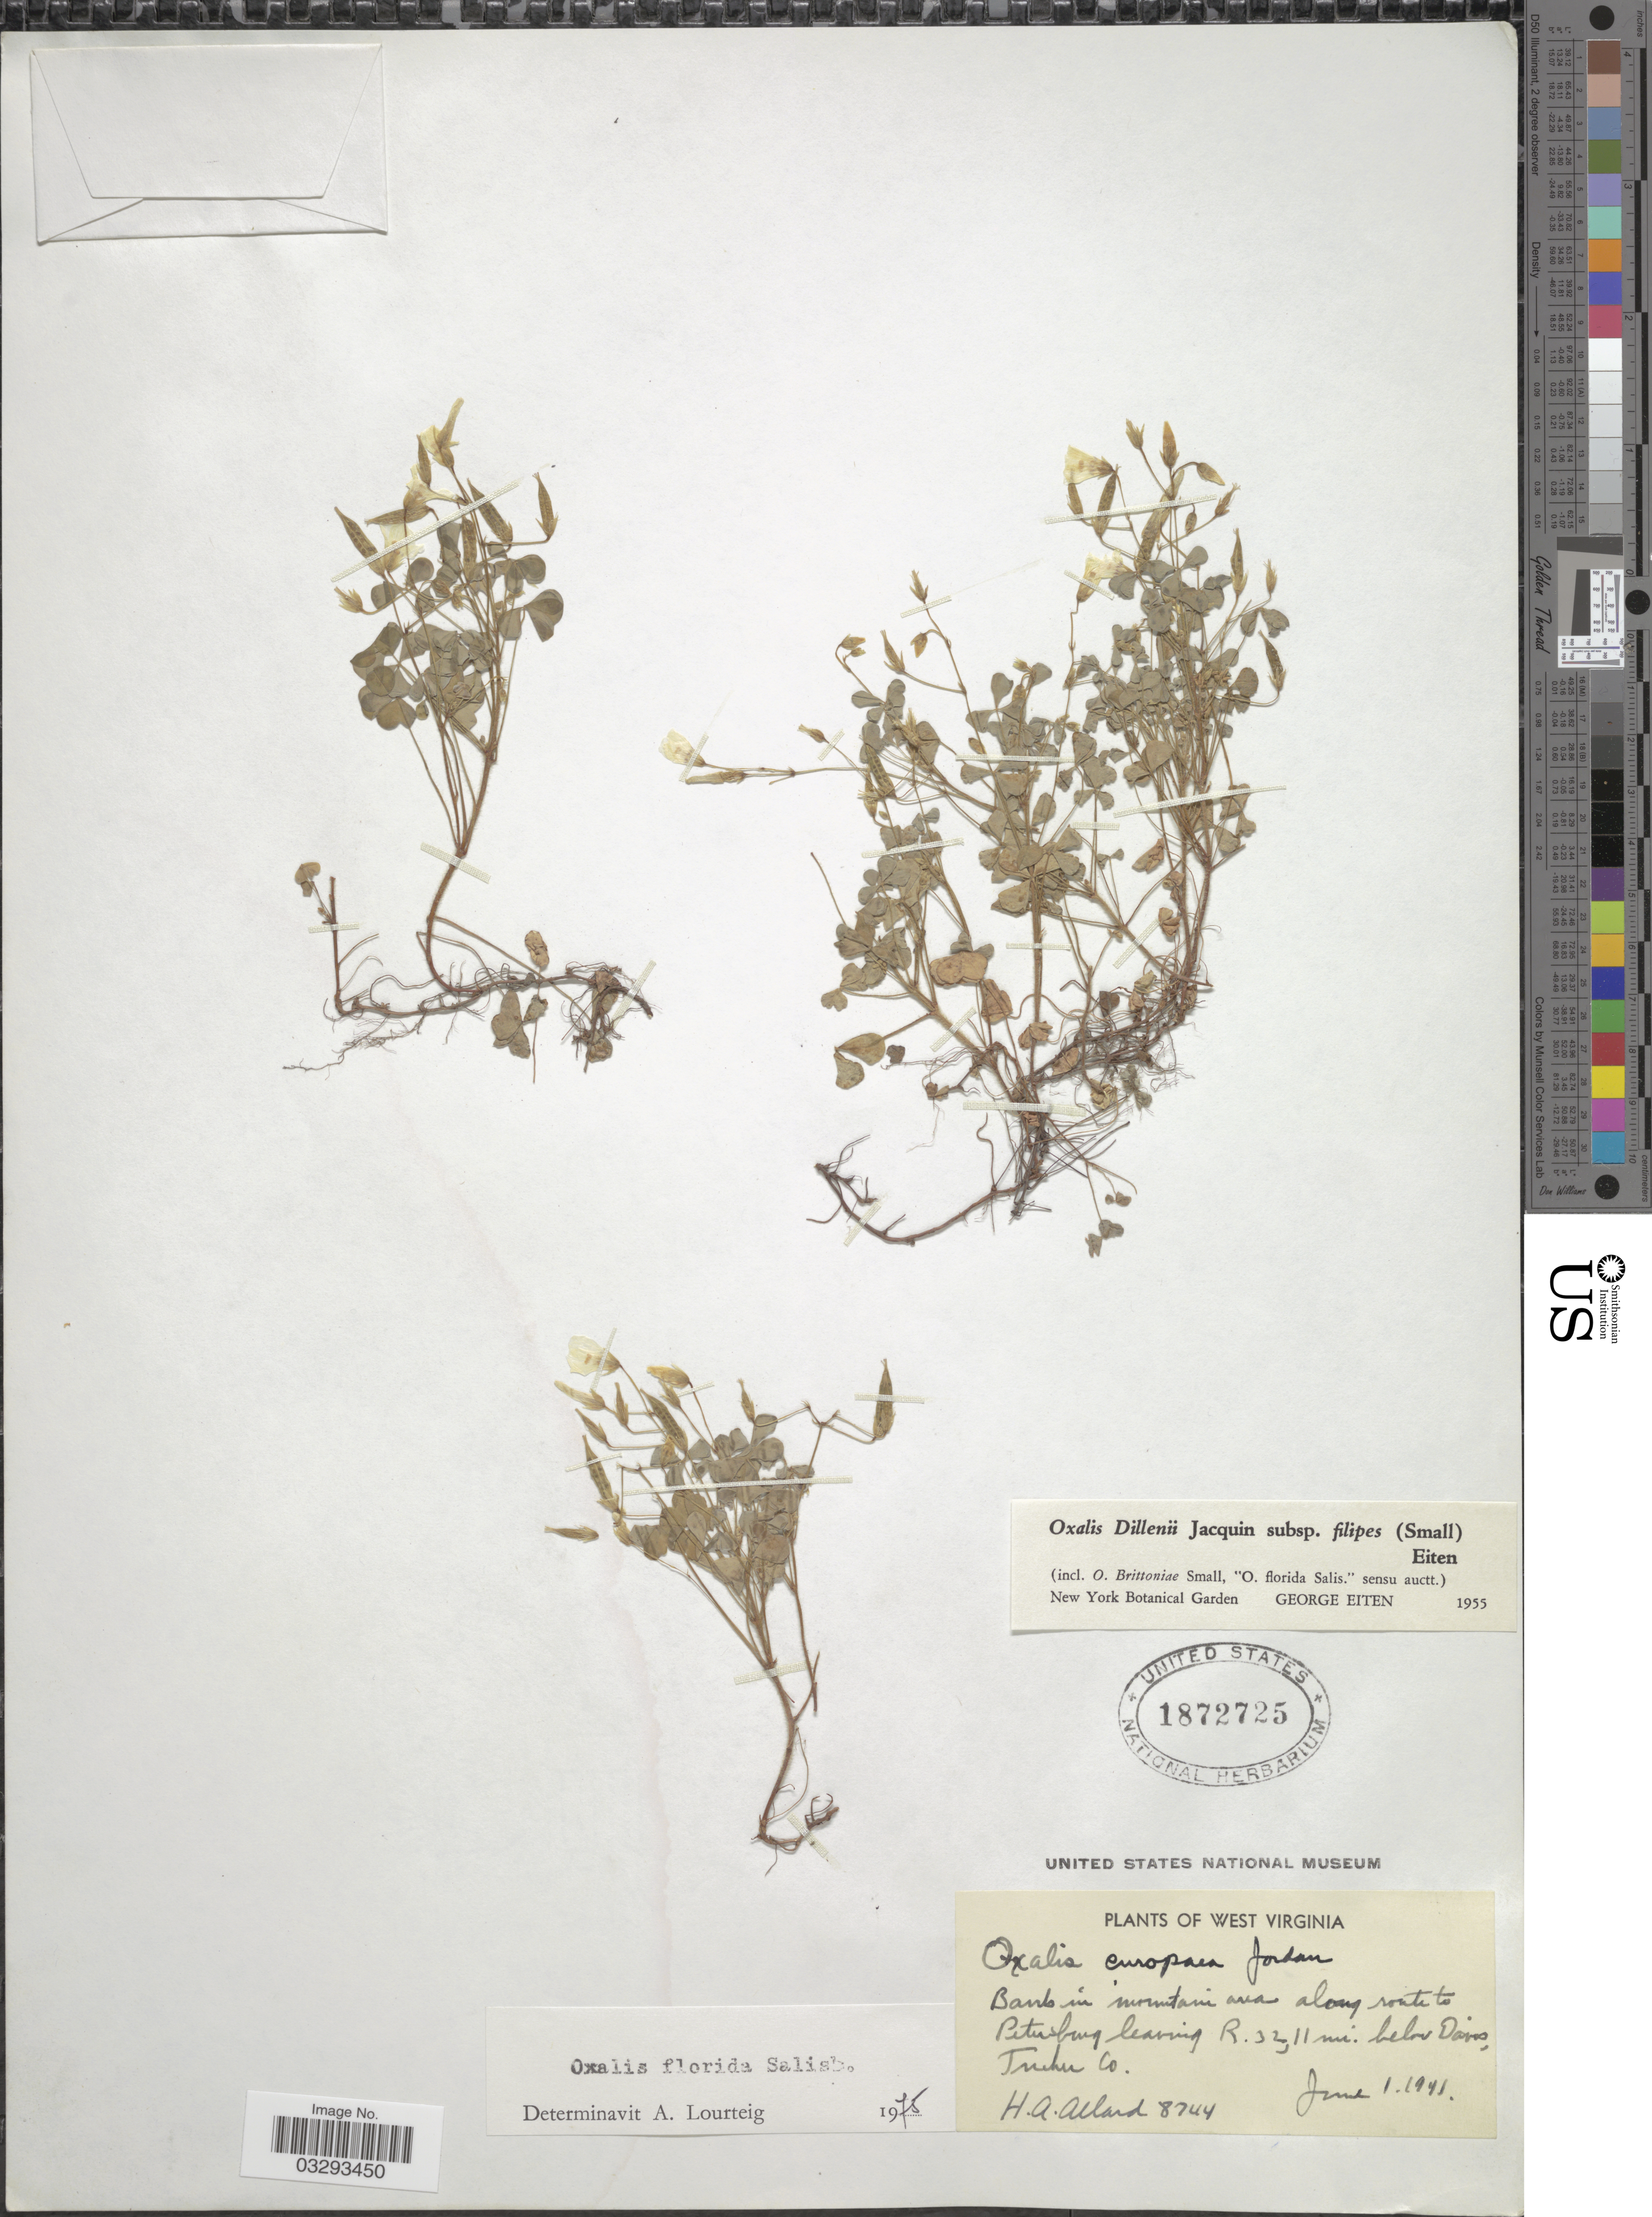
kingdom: Plantae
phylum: Tracheophyta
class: Magnoliopsida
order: Oxalidales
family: Oxalidaceae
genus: Oxalis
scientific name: Oxalis florida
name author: Salisb.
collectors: H. A. Allard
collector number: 8744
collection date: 1941-06-01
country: United States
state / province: West Virginia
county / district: Tucker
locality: Bank in mountain area along route to Petersburg leaving R.32, 11 mi. below Davis, Tucker Co.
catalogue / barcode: US 1872725